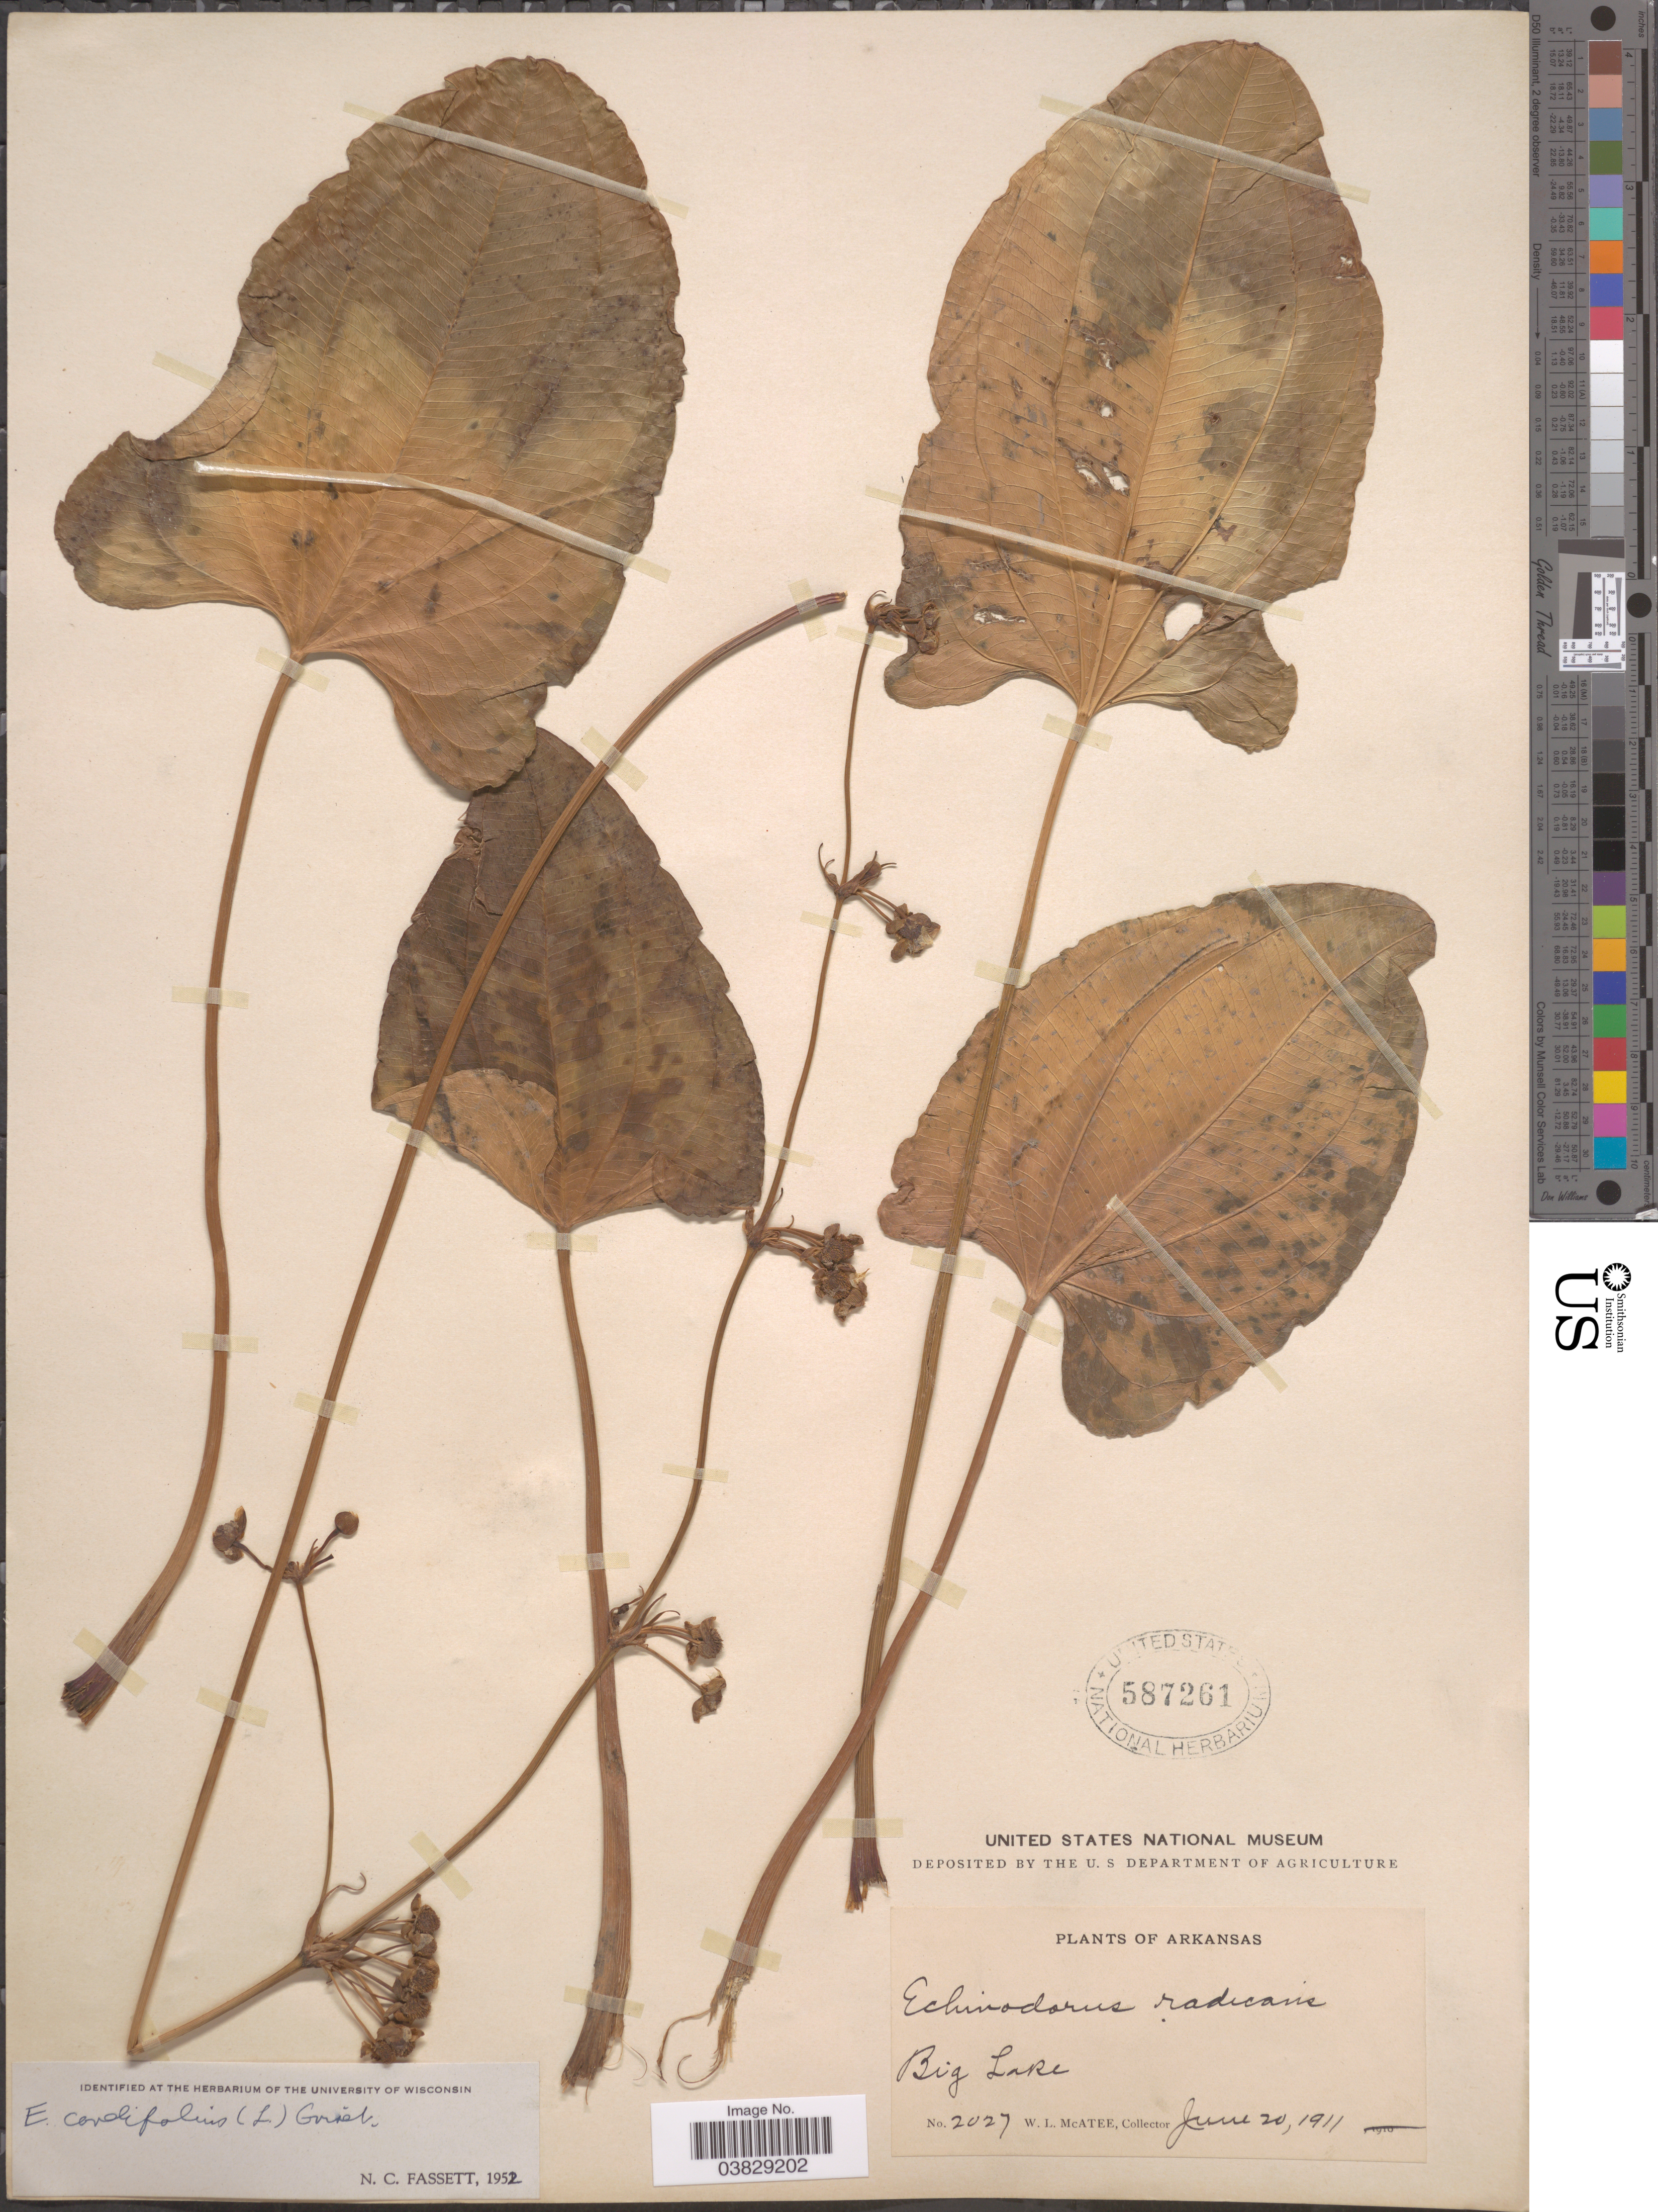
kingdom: Plantae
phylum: Tracheophyta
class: Liliopsida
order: Alismatales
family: Alismataceae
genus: Echinodorus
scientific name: Echinodorus cordifolius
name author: (L.) Griseb.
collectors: W. McAtee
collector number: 2027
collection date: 1911-06-20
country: United States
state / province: Arkansas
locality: Big Lake.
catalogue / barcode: US 587261